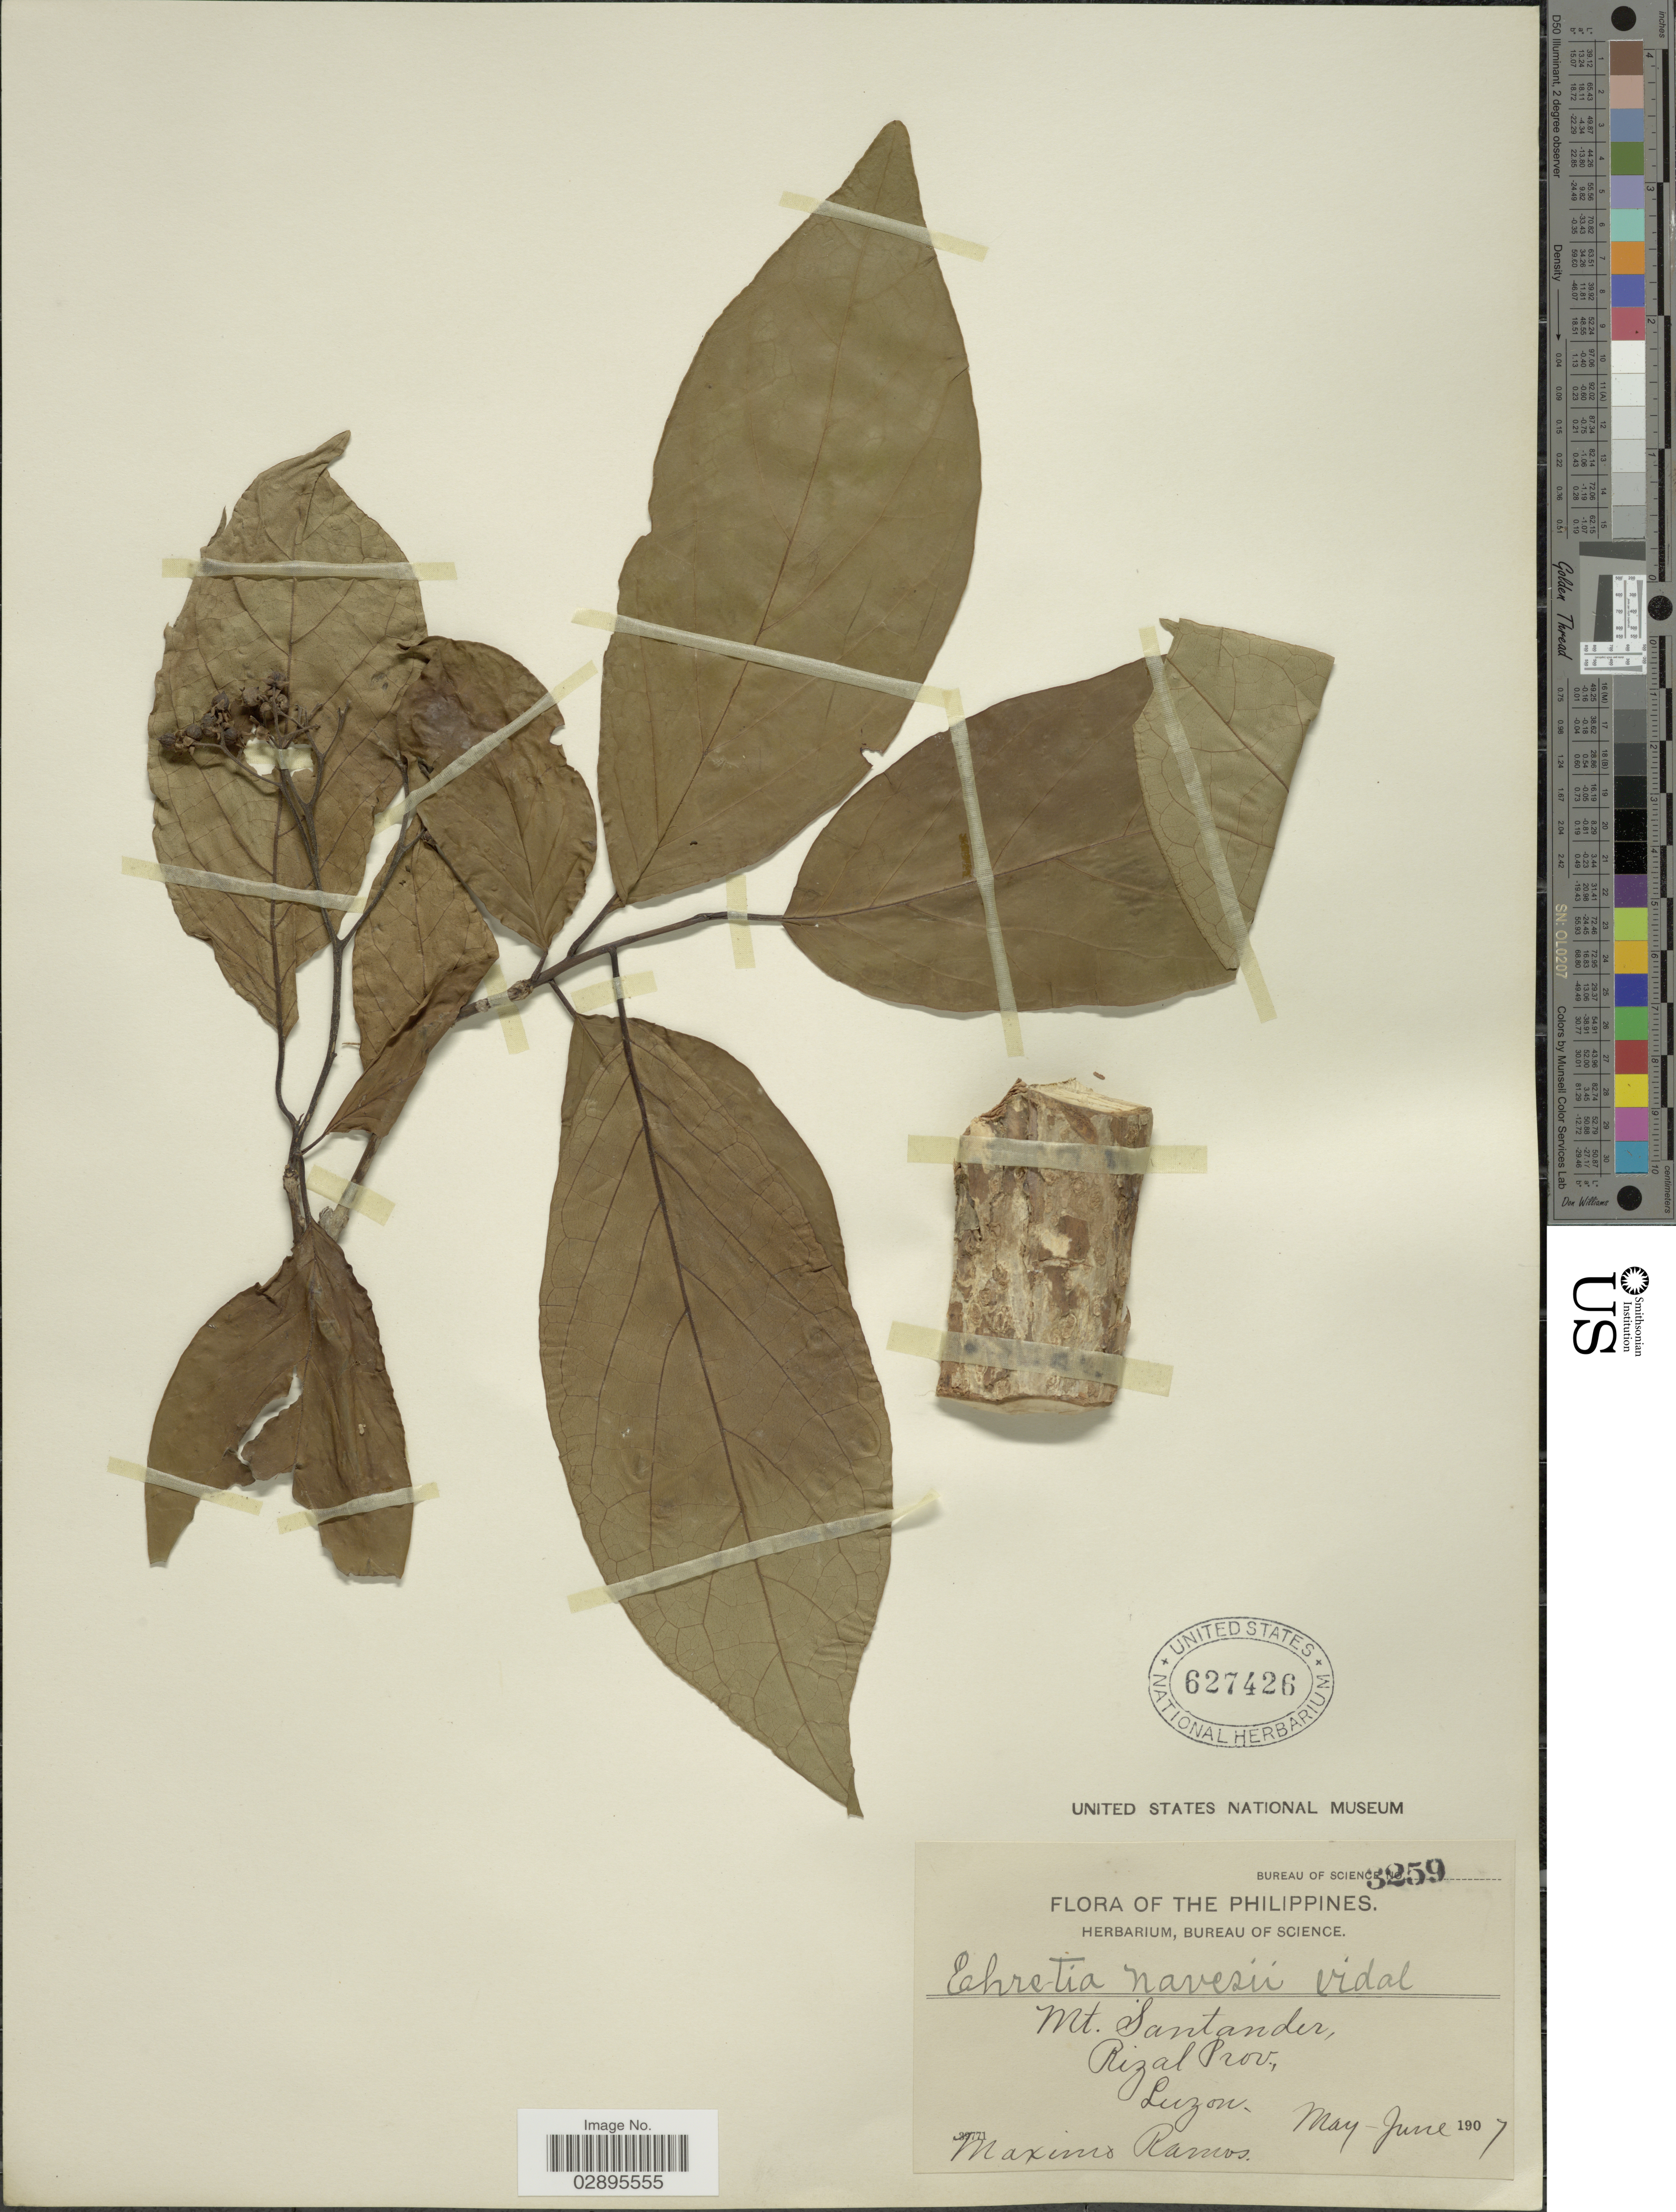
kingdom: Plantae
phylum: Tracheophyta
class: Magnoliopsida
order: Boraginales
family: Ehretiaceae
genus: Ehretia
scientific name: Ehretia navesii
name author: S. Vidal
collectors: M. Ramos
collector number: Bureau of Science 3259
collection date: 1907-05/1907-06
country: Philippines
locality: Mt. Santander, Rizal Prov., Luzon.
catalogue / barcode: US 627426